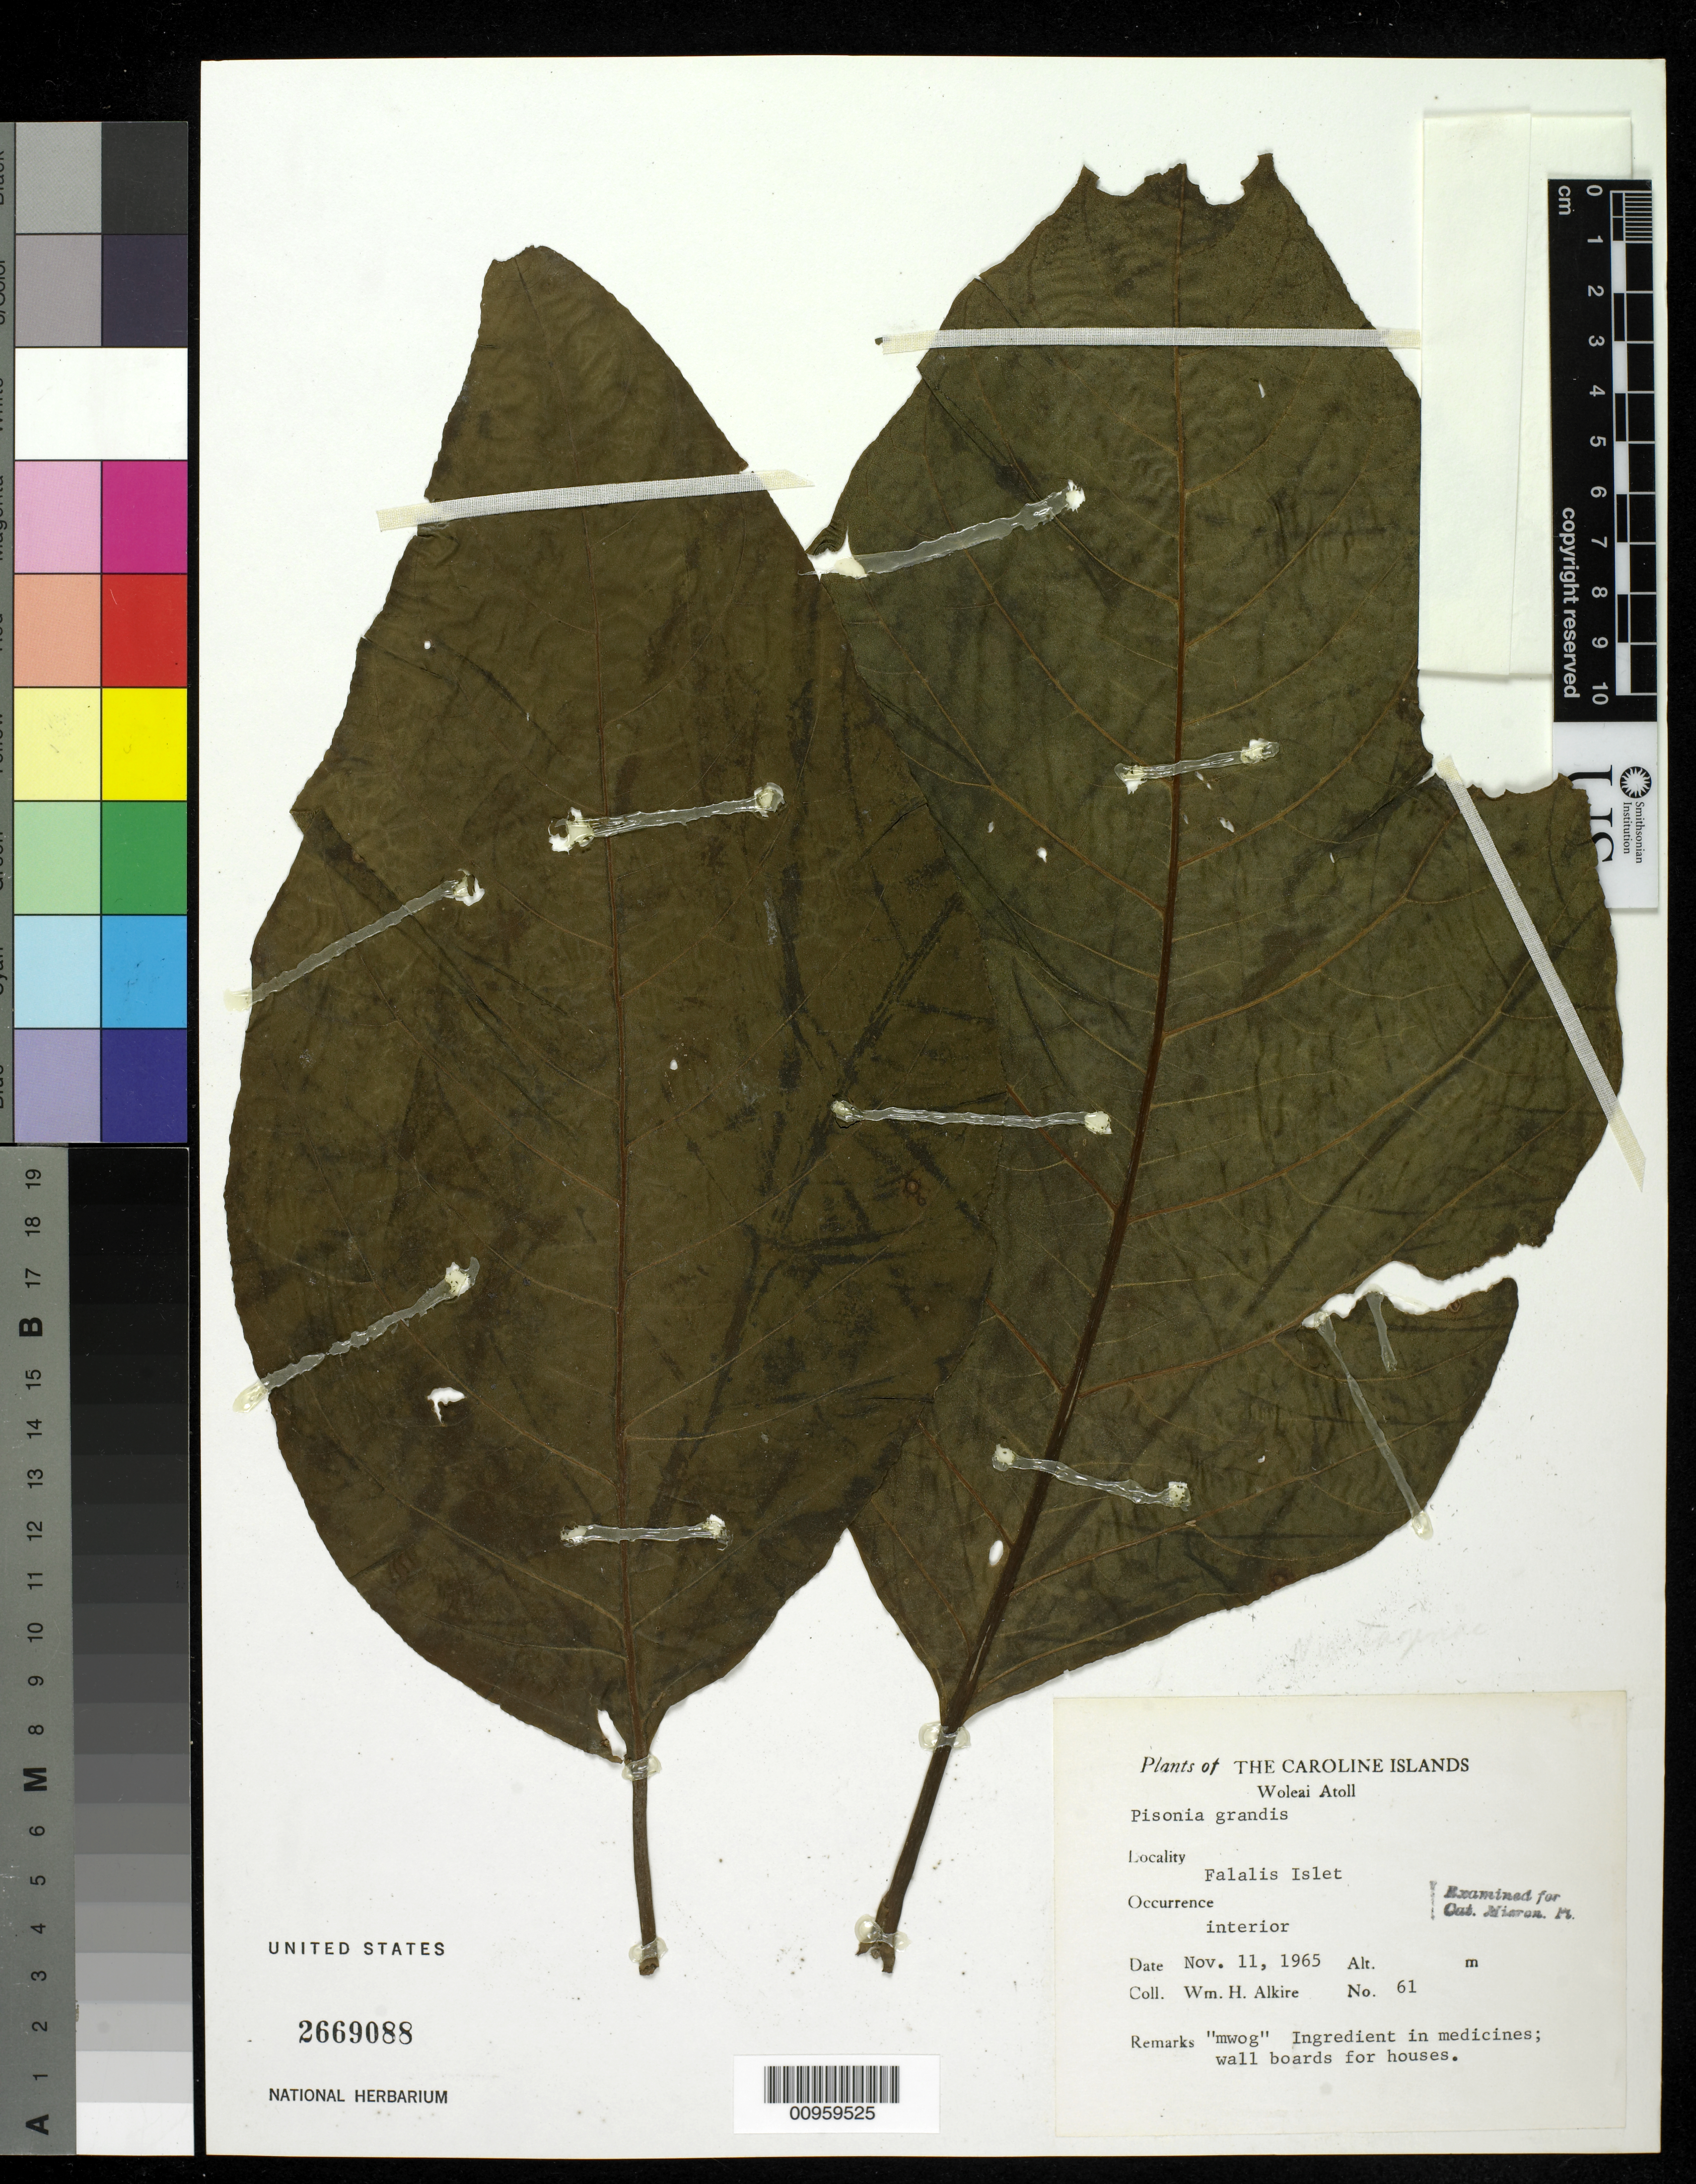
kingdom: Plantae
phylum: Tracheophyta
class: Magnoliopsida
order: Caryophyllales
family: Nyctaginaceae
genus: Pisonia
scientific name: Pisonia grandis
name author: R. Br.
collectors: W. Alkire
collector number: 61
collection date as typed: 11 Nov 1965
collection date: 1965-11-11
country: Micronesia, Federated States of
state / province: Yap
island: Woleai Atoll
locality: Falalis Islet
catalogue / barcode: US 2669088